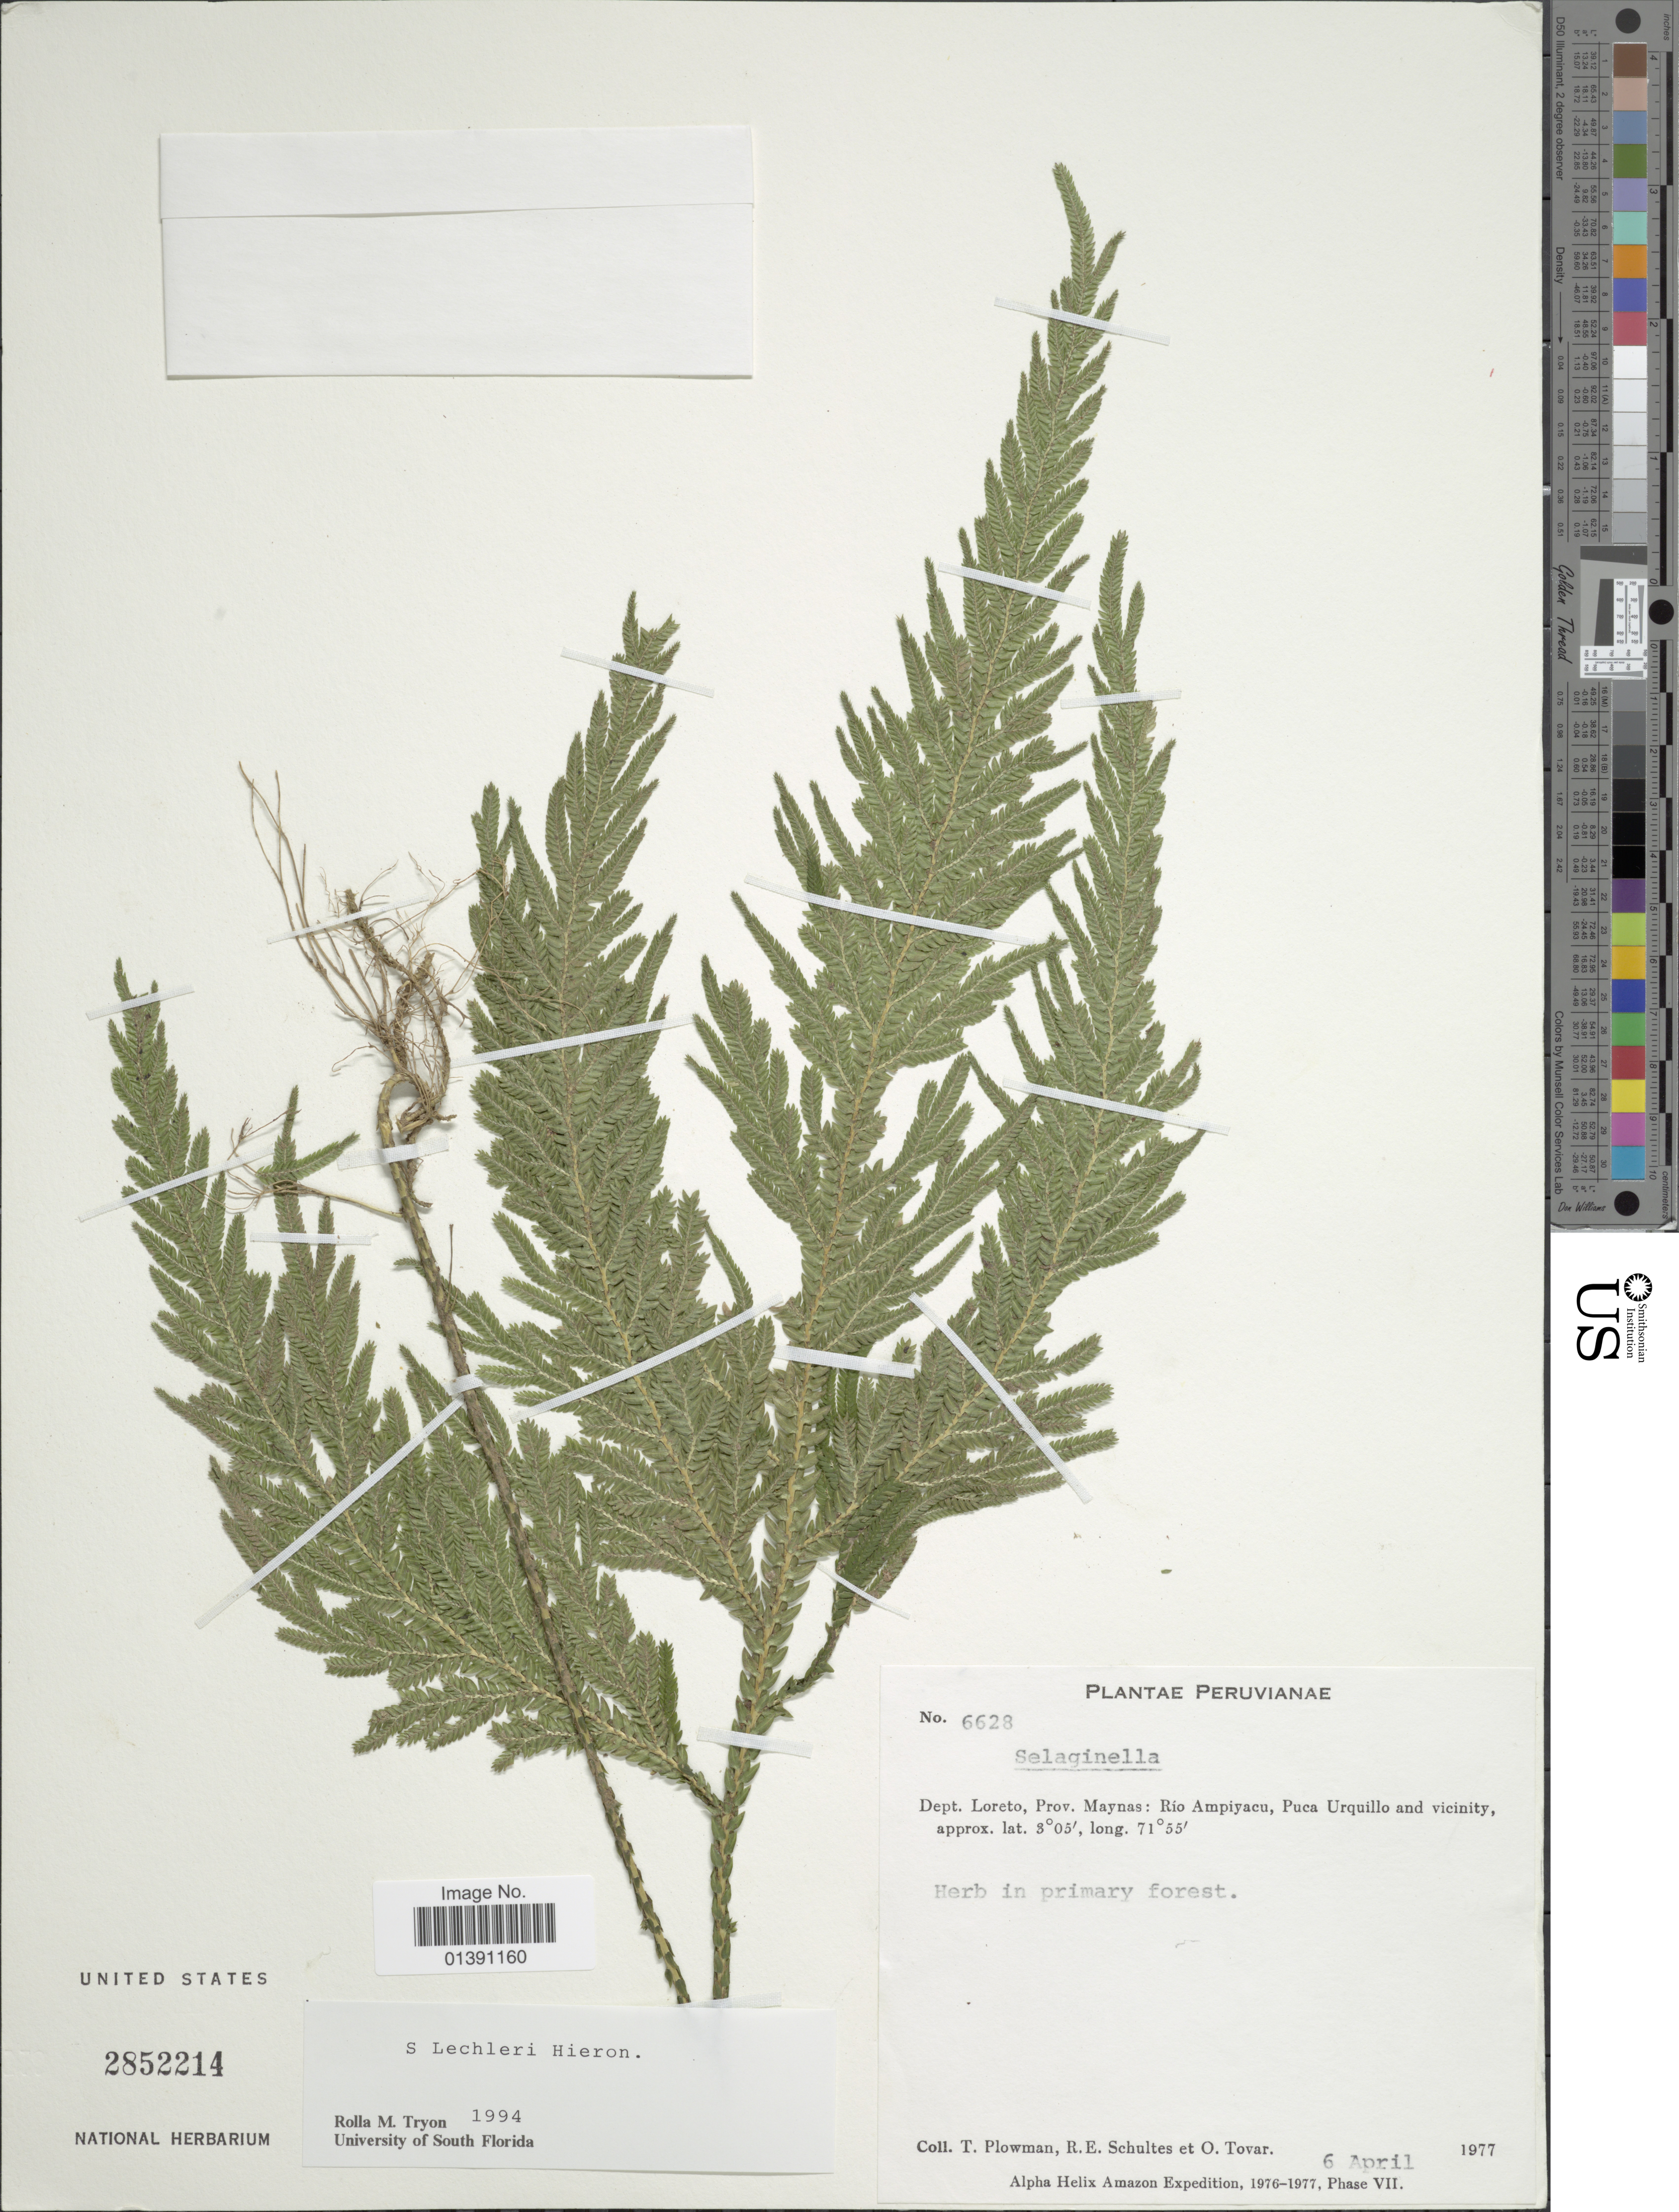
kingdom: Plantae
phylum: Tracheophyta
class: Lycopodiopsida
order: Selaginellales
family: Selaginellaceae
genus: Selaginella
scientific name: Selaginella lechleri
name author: Hieron.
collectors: T. Plowman, R. E. Schultes & O. Tovar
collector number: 6628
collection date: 1977-04-06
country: Peru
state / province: Loreto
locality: Prov. Maynas: Río Ampiyacu, Puca Urquillo and vicinity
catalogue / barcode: US 2852214